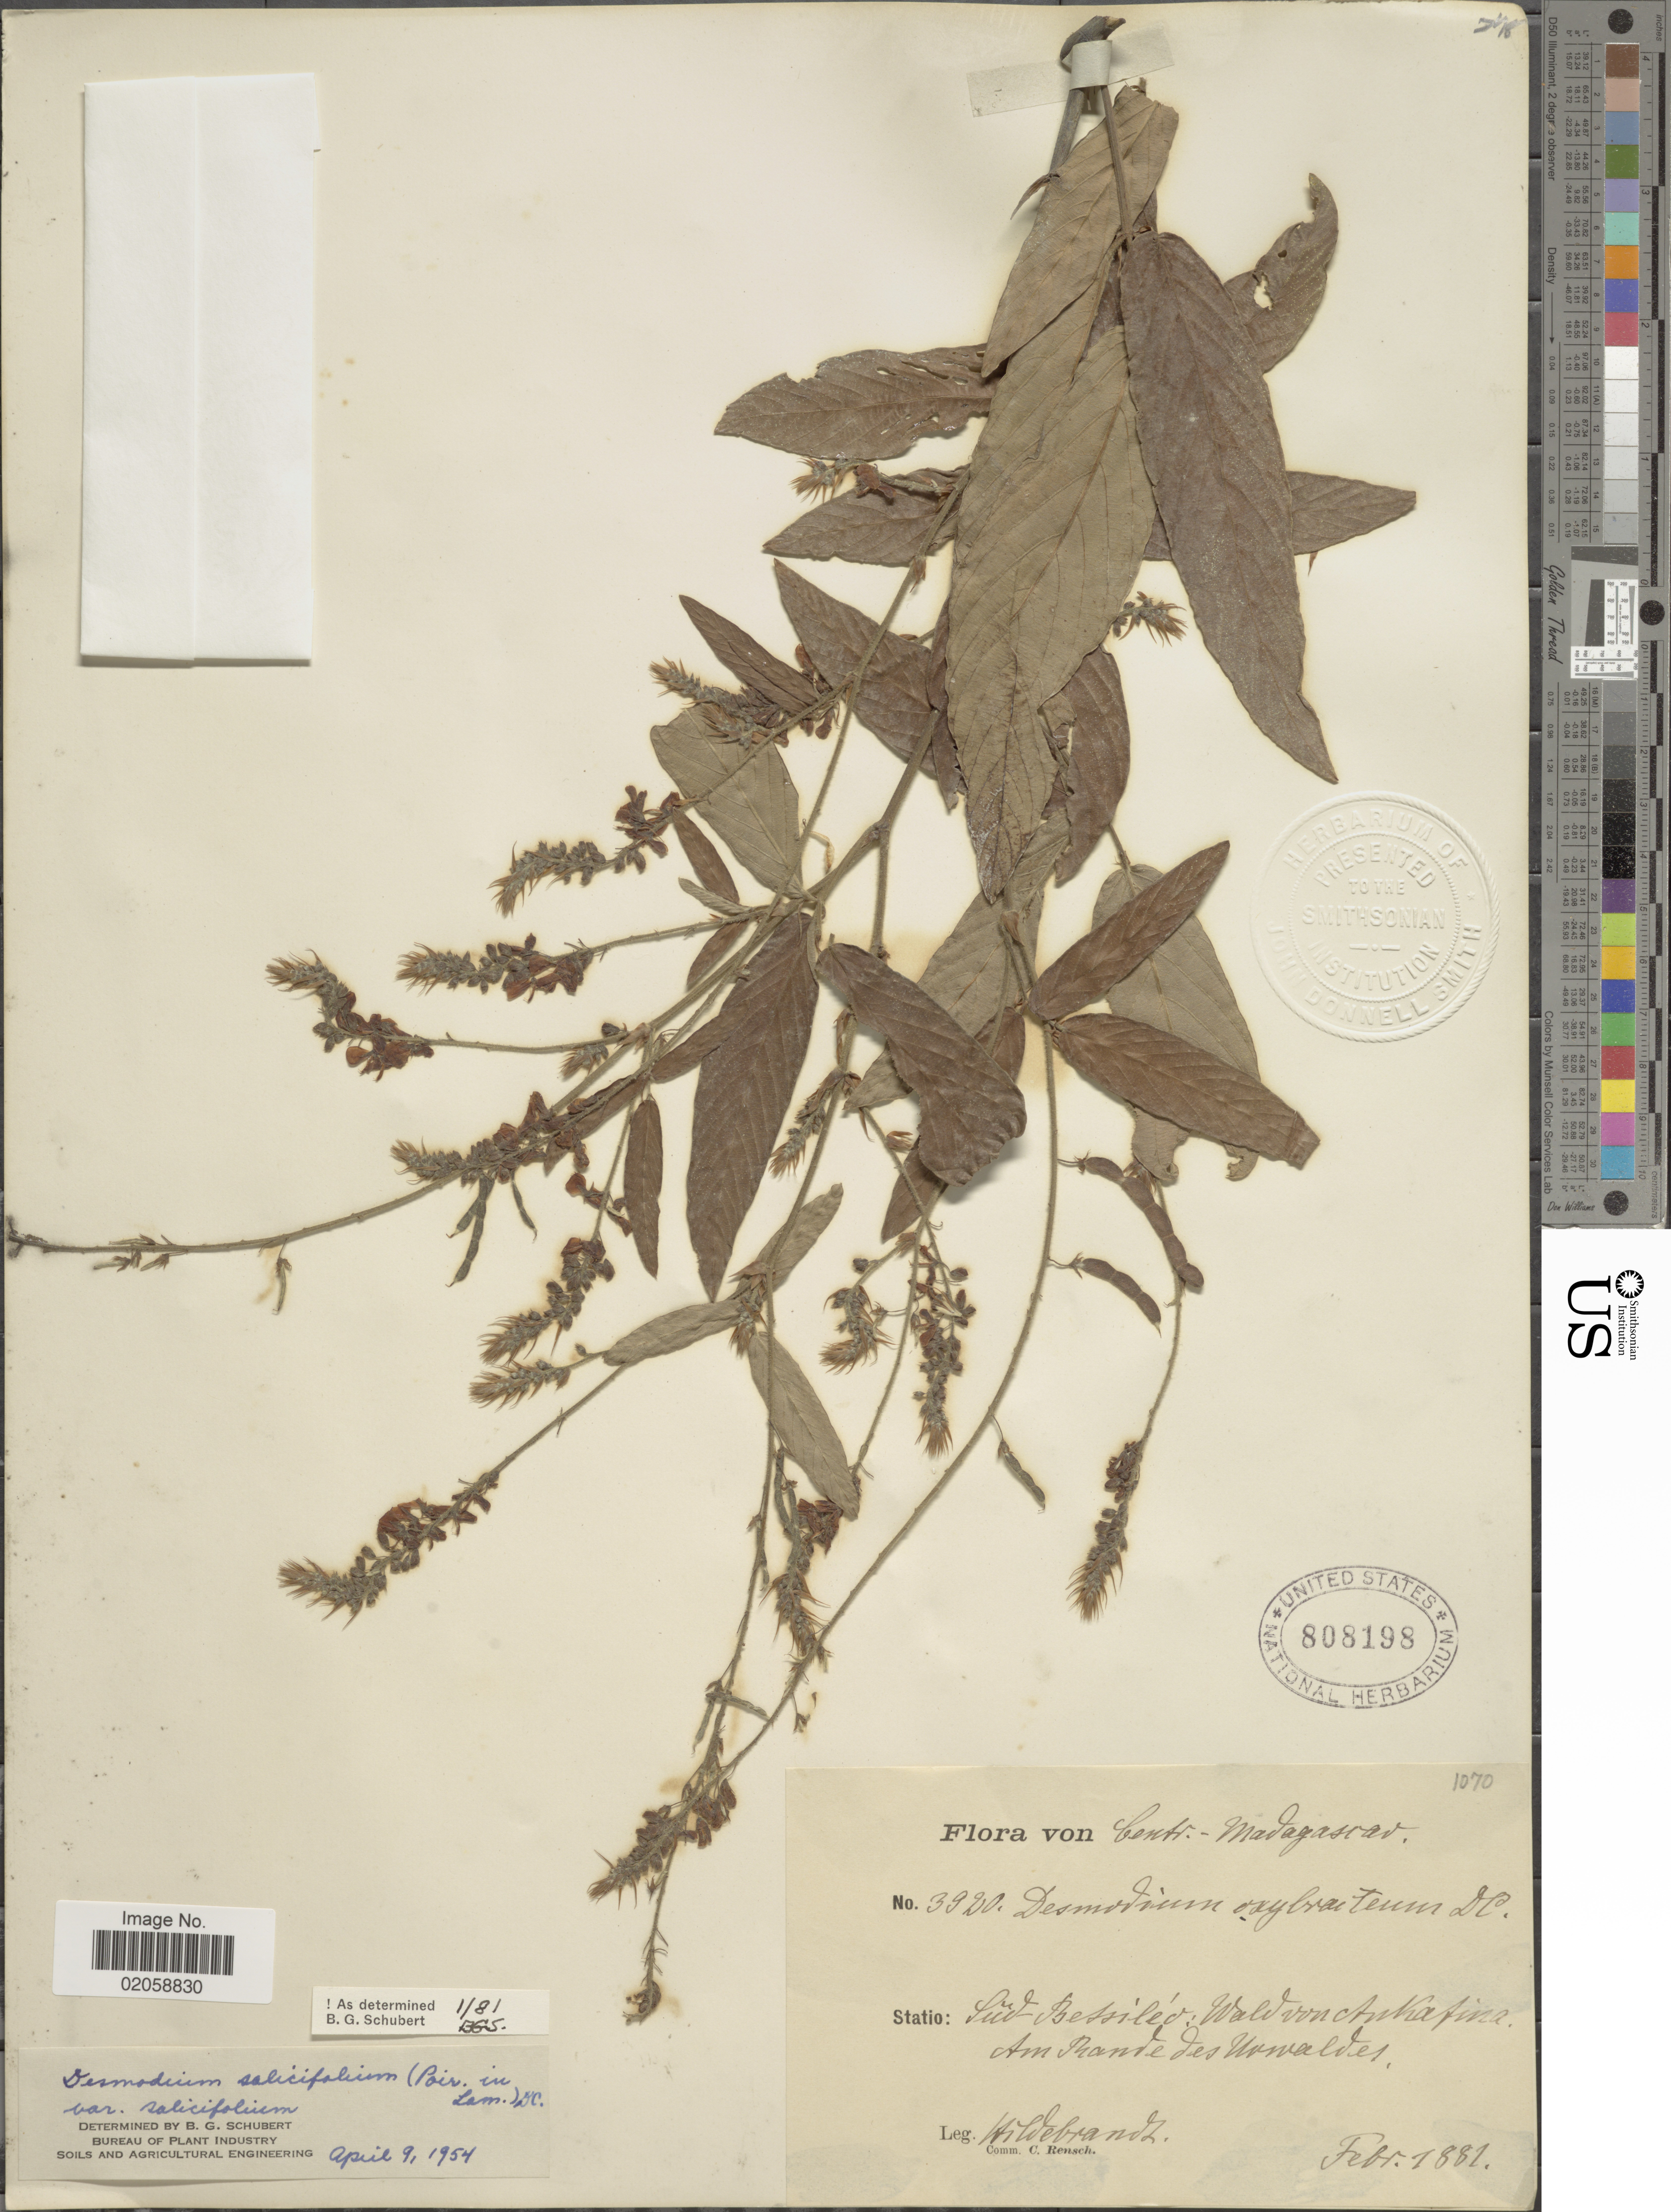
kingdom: Plantae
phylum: Tracheophyta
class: Magnoliopsida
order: Fabales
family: Fabaceae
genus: Pleurolobus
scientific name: Pleurolobus salicifolius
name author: (Poir.) H. Ohashi & K. Ohashi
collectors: J. Hildebrandt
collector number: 3920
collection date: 1881-02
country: Madagascar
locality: Centr.-Madagascar. Süd Betsileo. Wald von Ankafina. Am Rande des Urwalder.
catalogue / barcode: US 808198